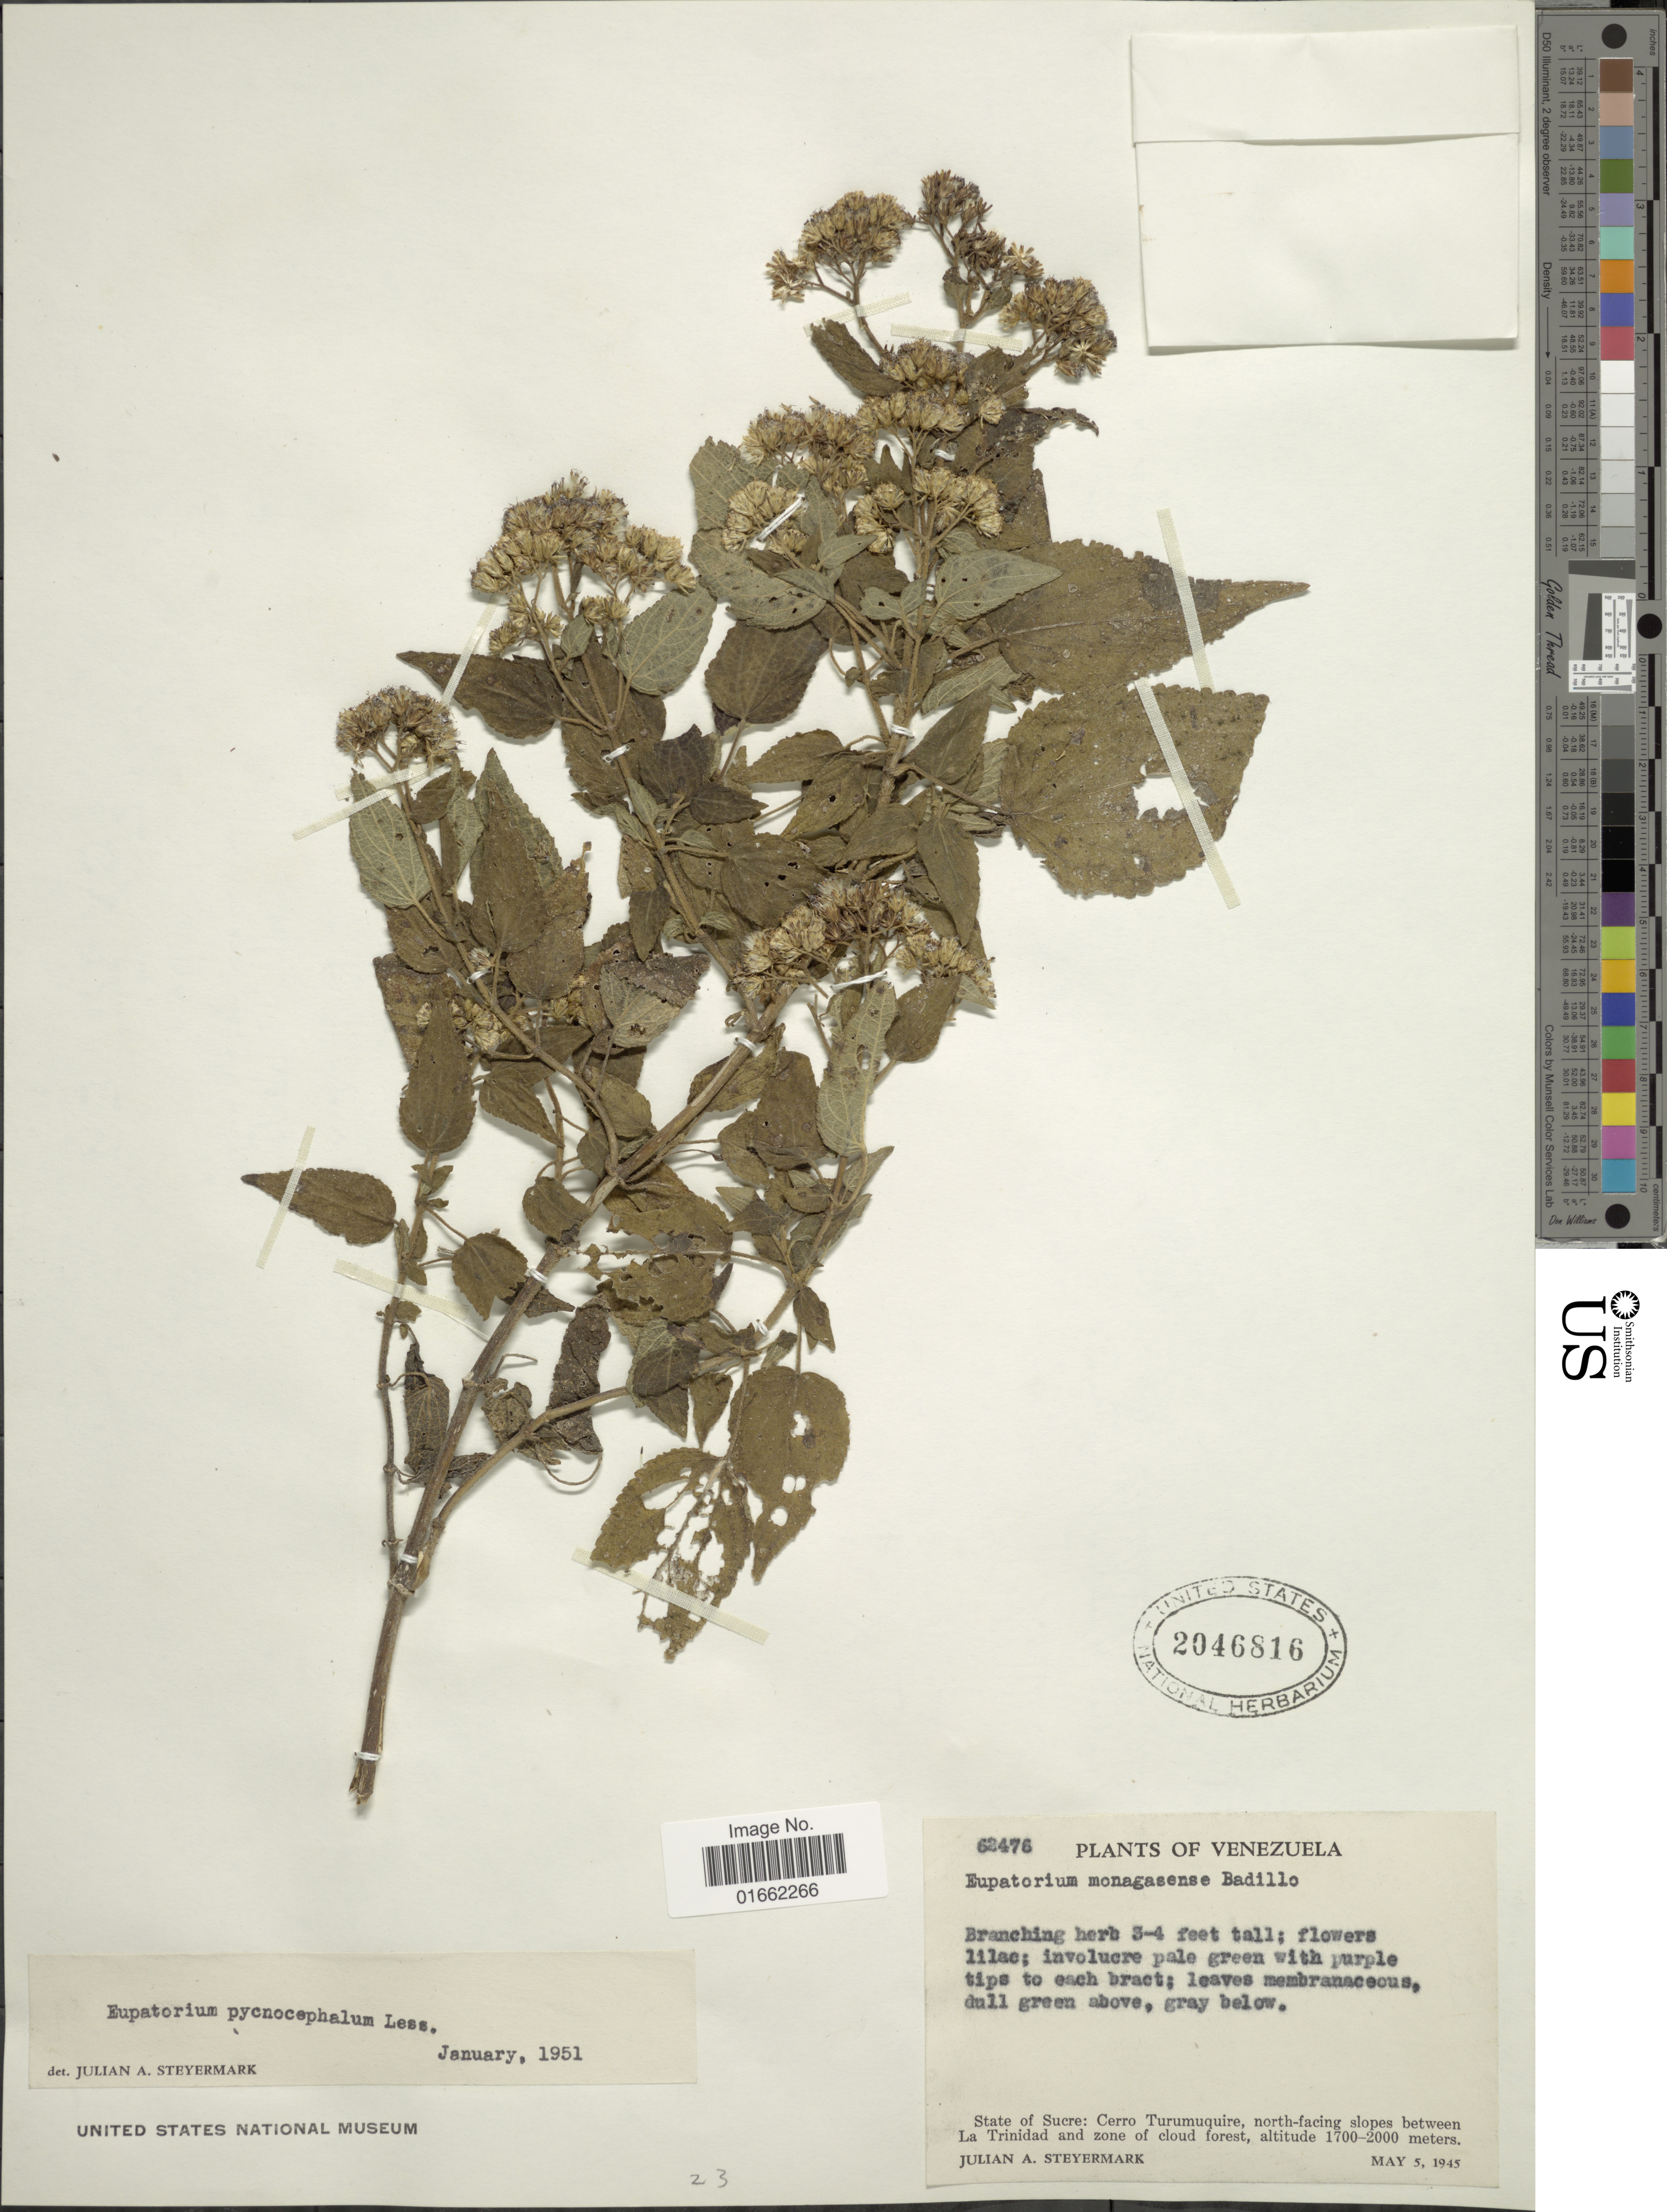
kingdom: Plantae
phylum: Tracheophyta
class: Magnoliopsida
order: Asterales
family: Asteraceae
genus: Fleischmannia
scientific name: Fleischmannia pratensis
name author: (Klatt) R.M. King & H. Rob.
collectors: J. Steyermark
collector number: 62476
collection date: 1945-05-05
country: Venezuela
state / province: Sucre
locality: State of Sucre: Cerro Turumuquire, north-facing slopes between La Trinidad and zone of cloud forest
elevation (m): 1700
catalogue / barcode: US 2046816